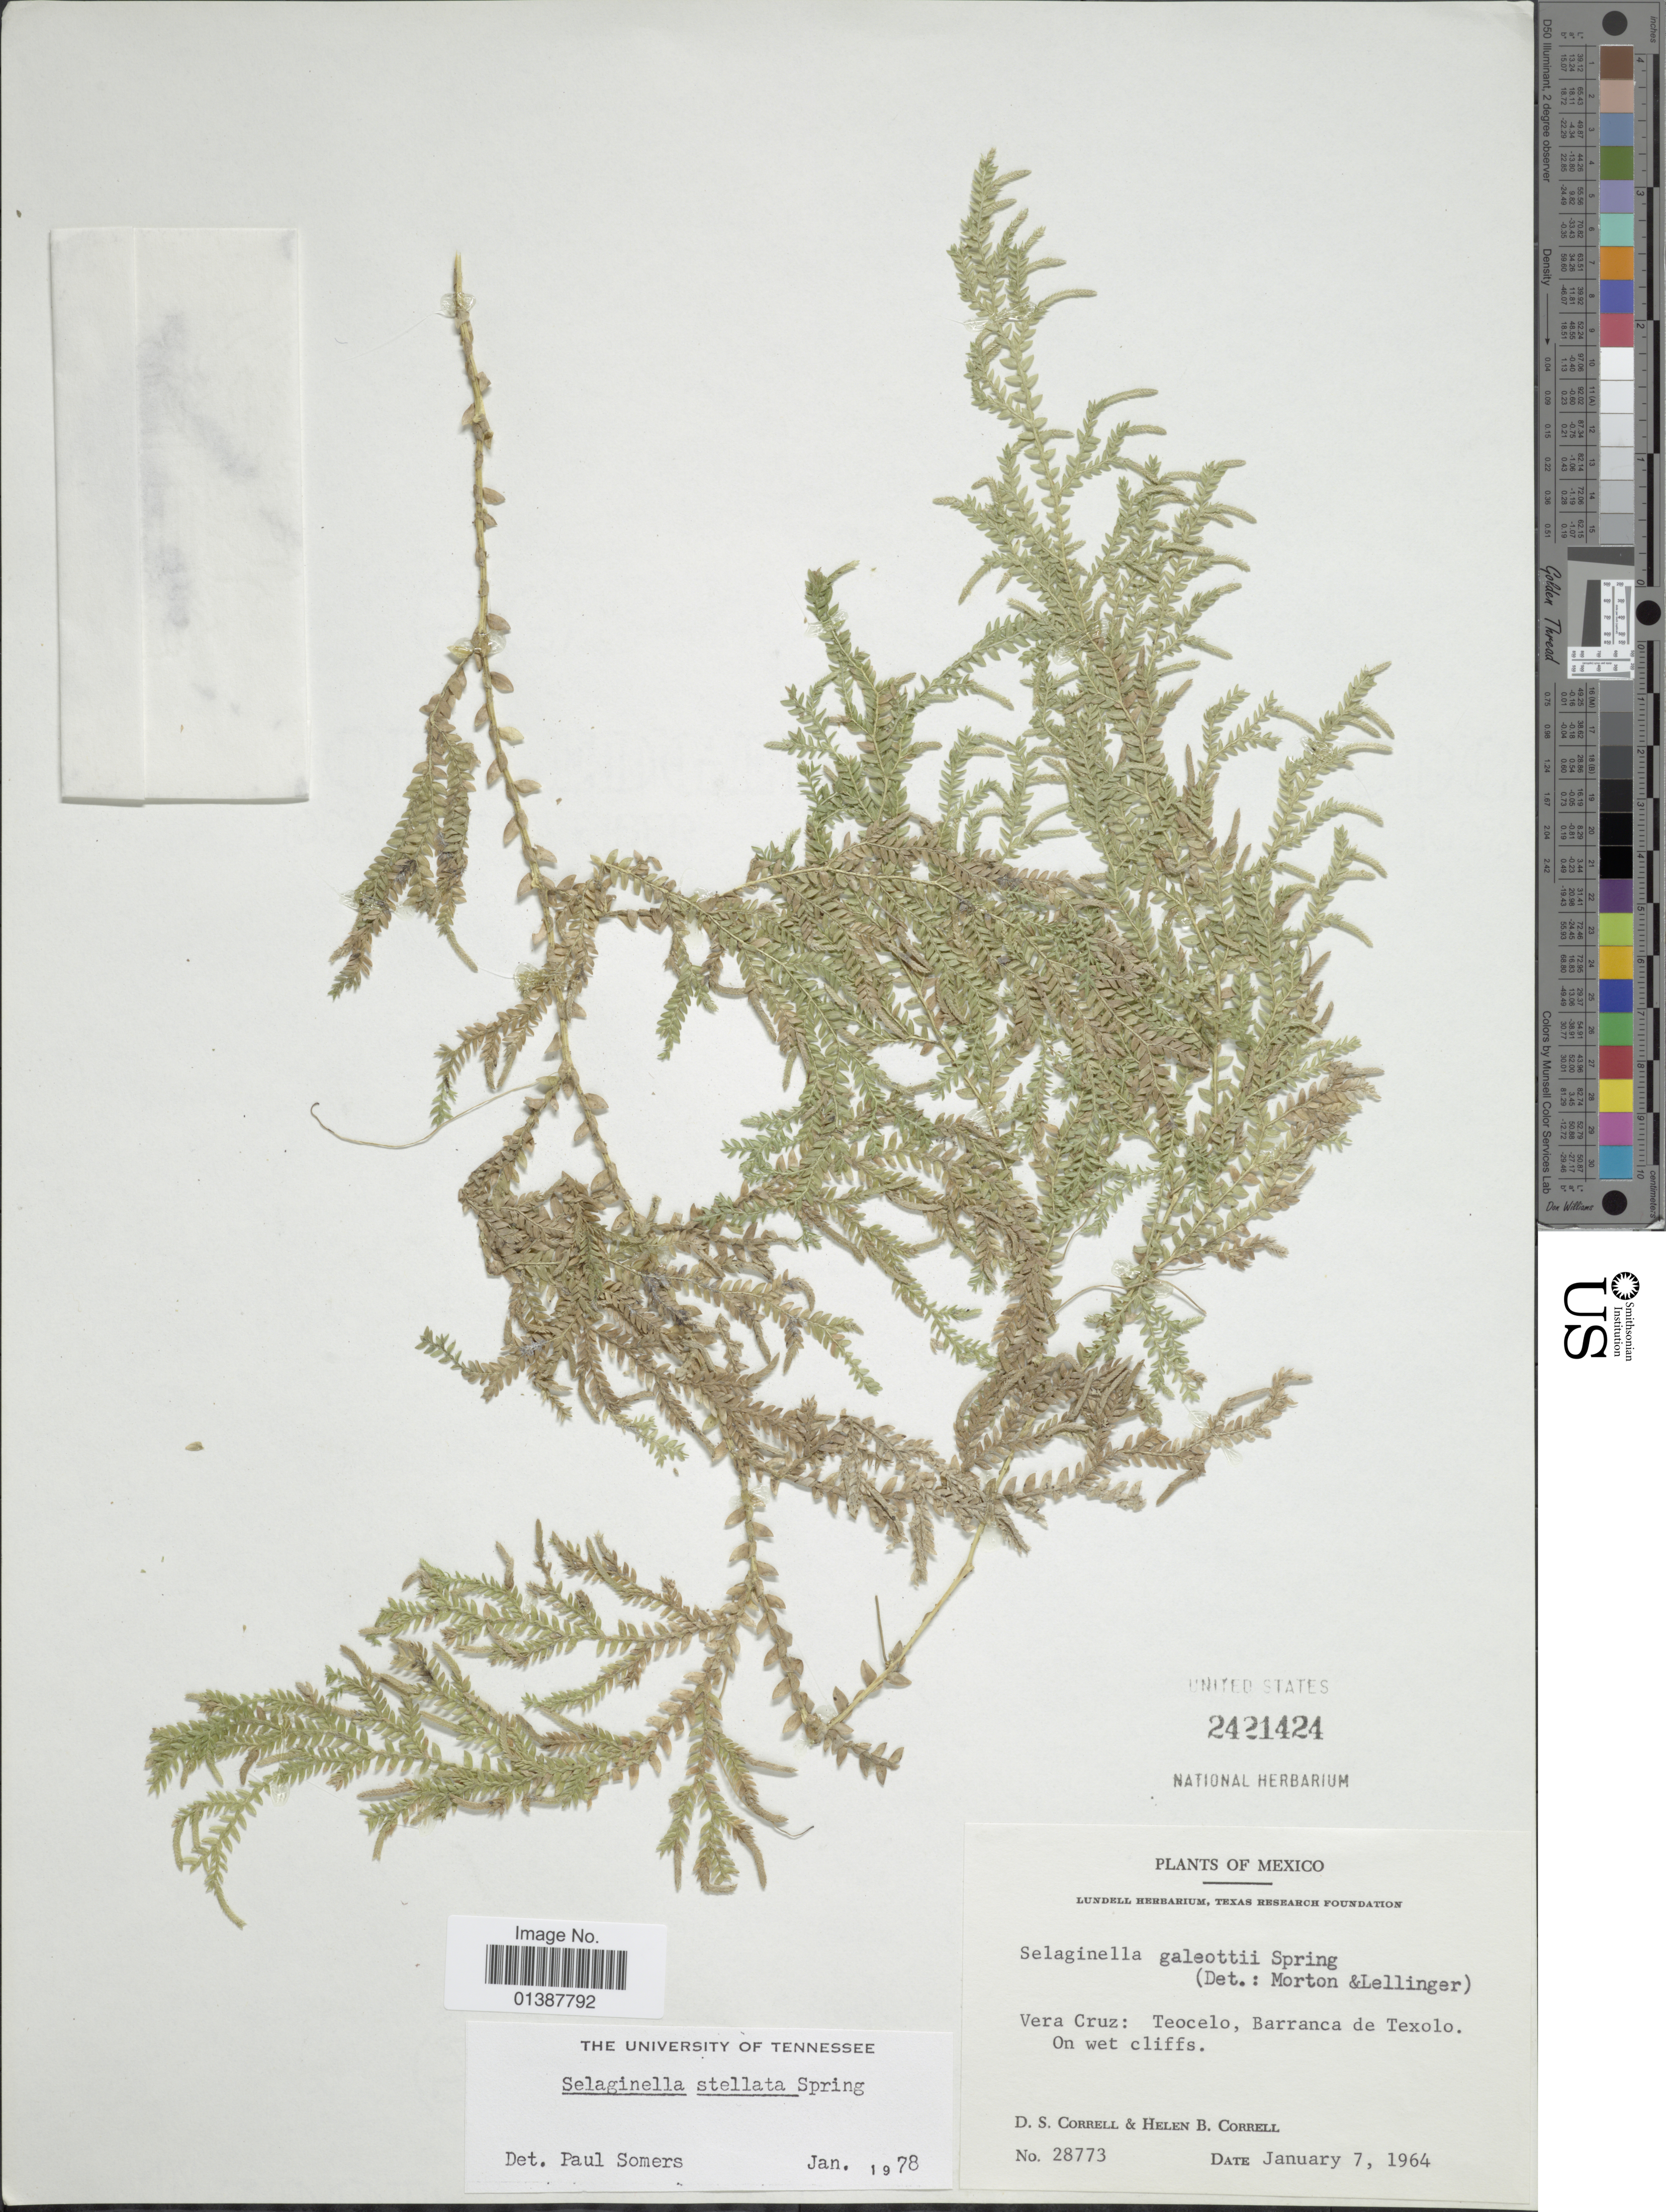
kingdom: Plantae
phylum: Tracheophyta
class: Lycopodiopsida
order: Selaginellales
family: Selaginellaceae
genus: Selaginella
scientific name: Selaginella galeottii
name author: Spring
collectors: D. S. Correll & H. Correll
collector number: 28773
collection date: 1964-01-07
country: Mexico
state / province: Veracruz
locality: Vera Cruz: Teocelo, Barranca de Texolo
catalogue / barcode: US 2421424